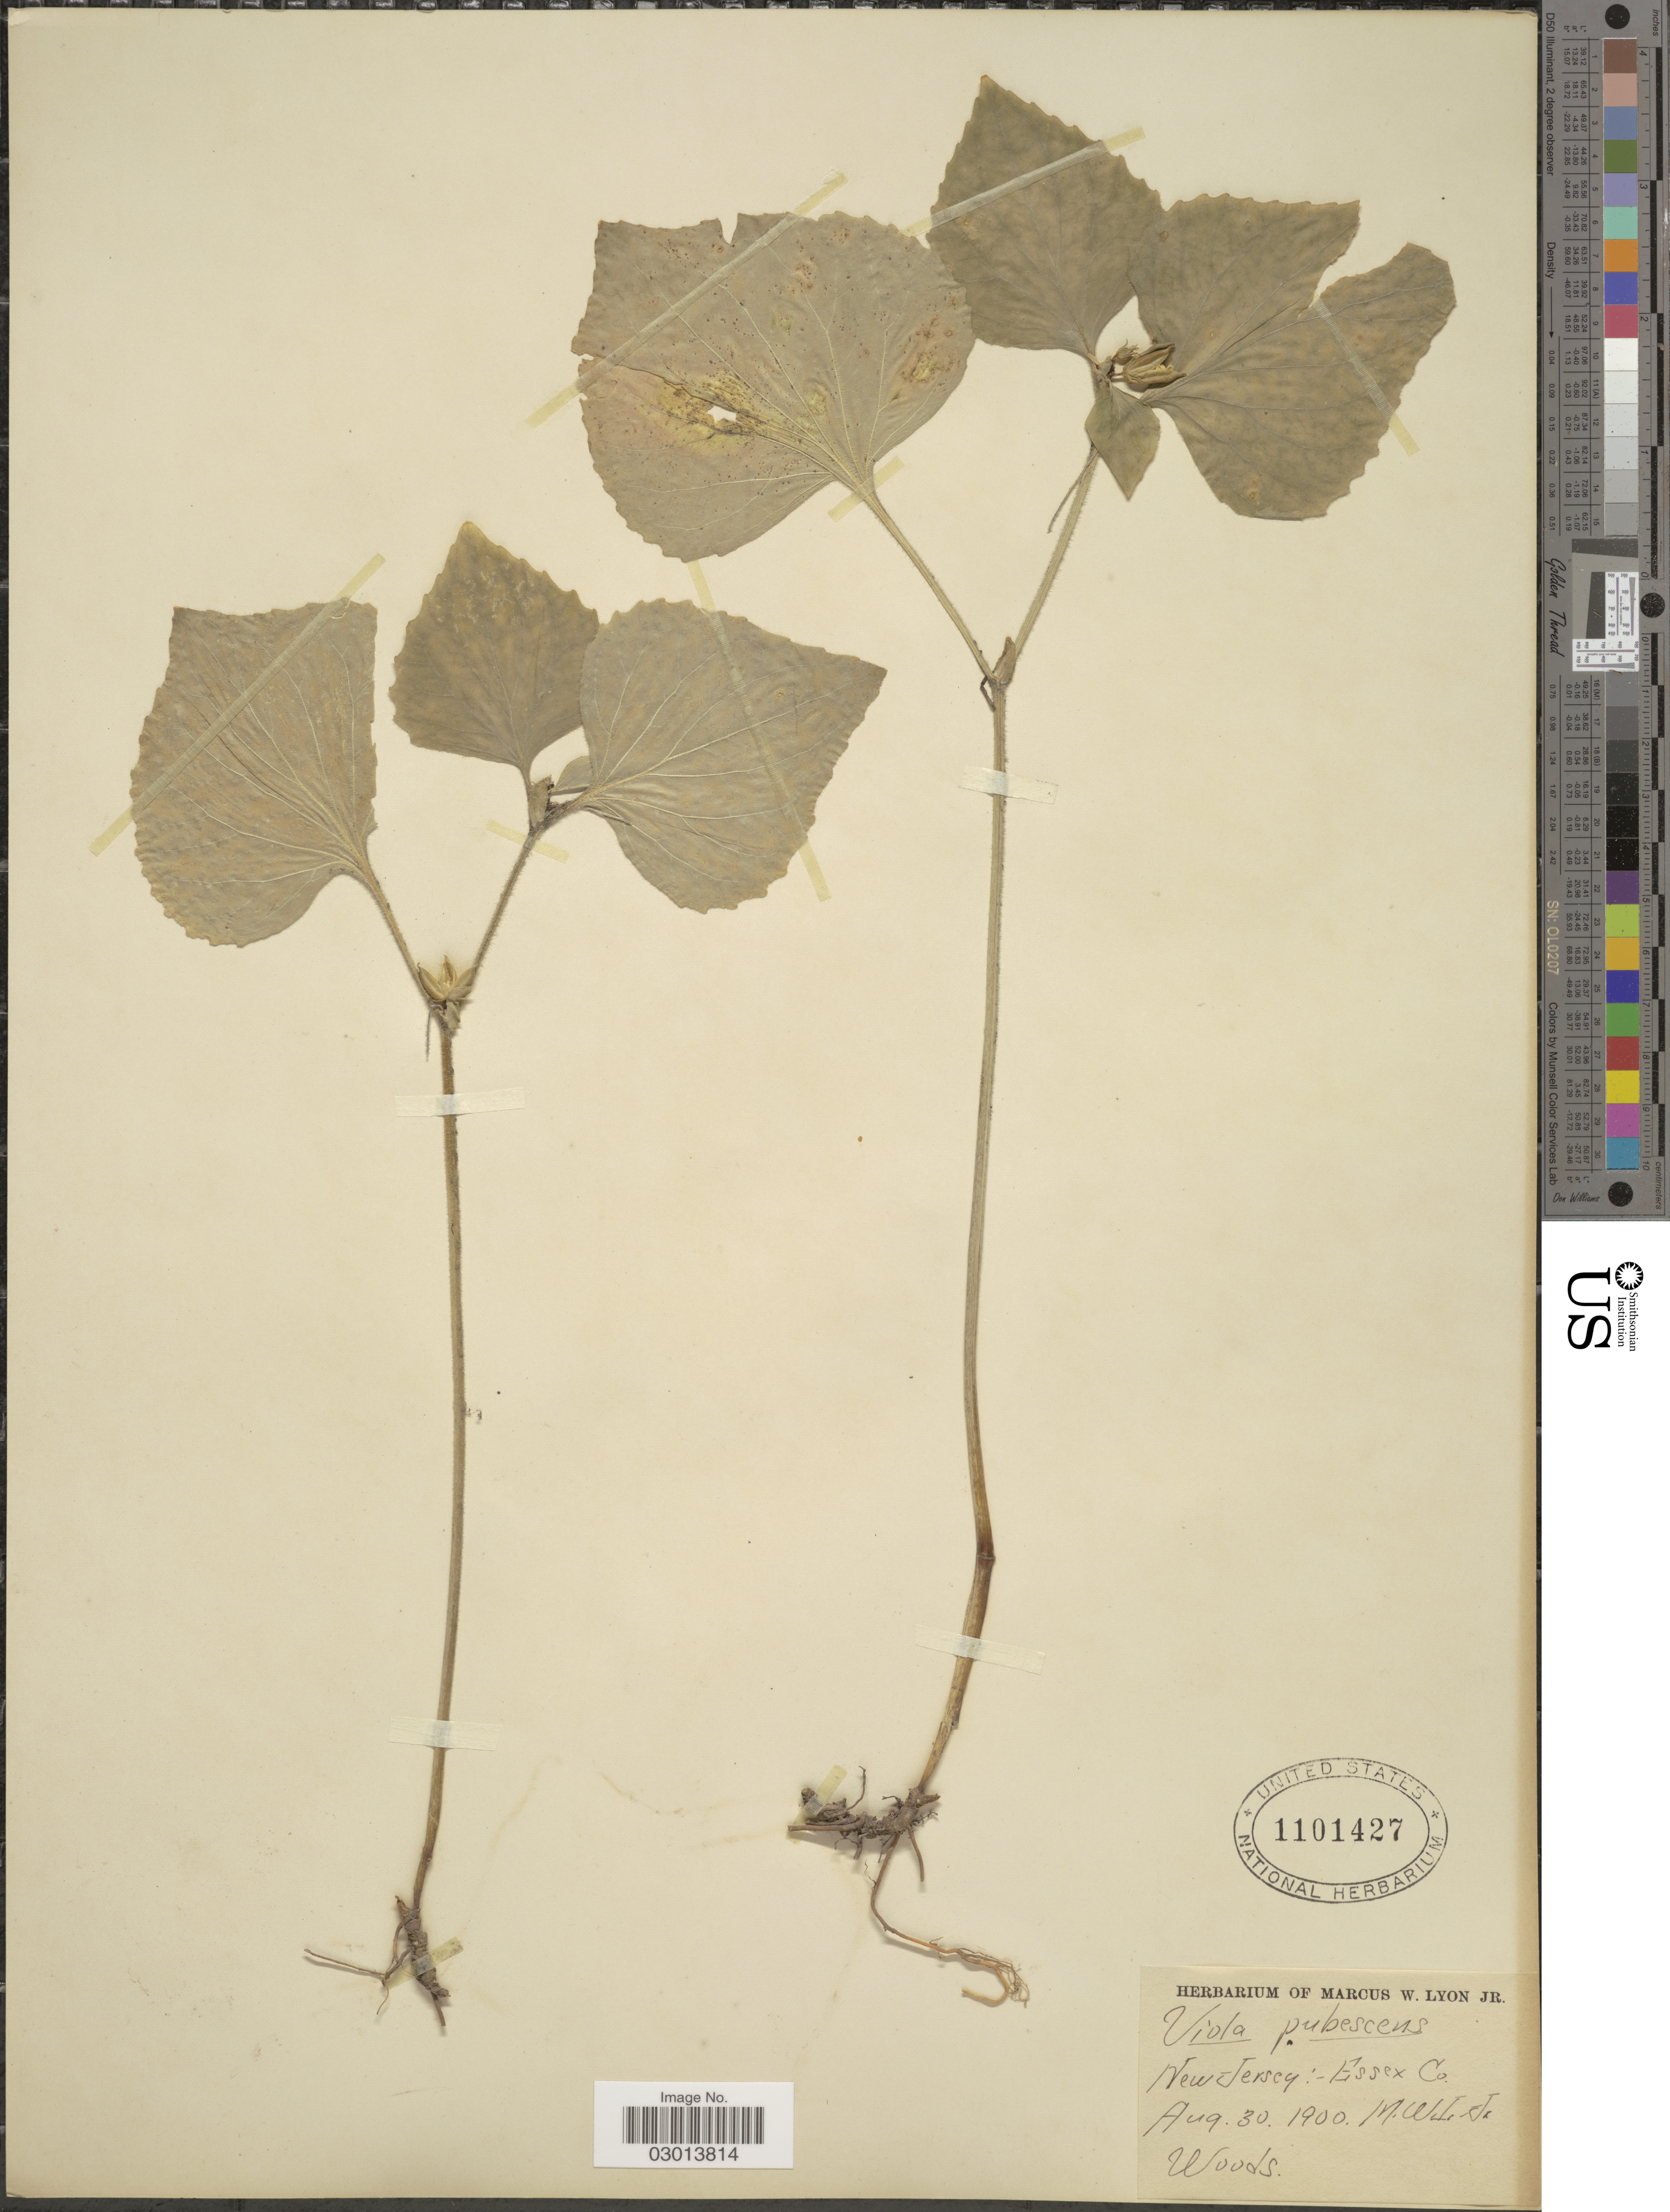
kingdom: Plantae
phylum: Tracheophyta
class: Magnoliopsida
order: Malpighiales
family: Violaceae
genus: Viola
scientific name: Viola pubescens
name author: Aiton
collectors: M. W. Lyon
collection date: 1900-08-30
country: United States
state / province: New Jersey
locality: Essex Co.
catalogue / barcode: US 1101427